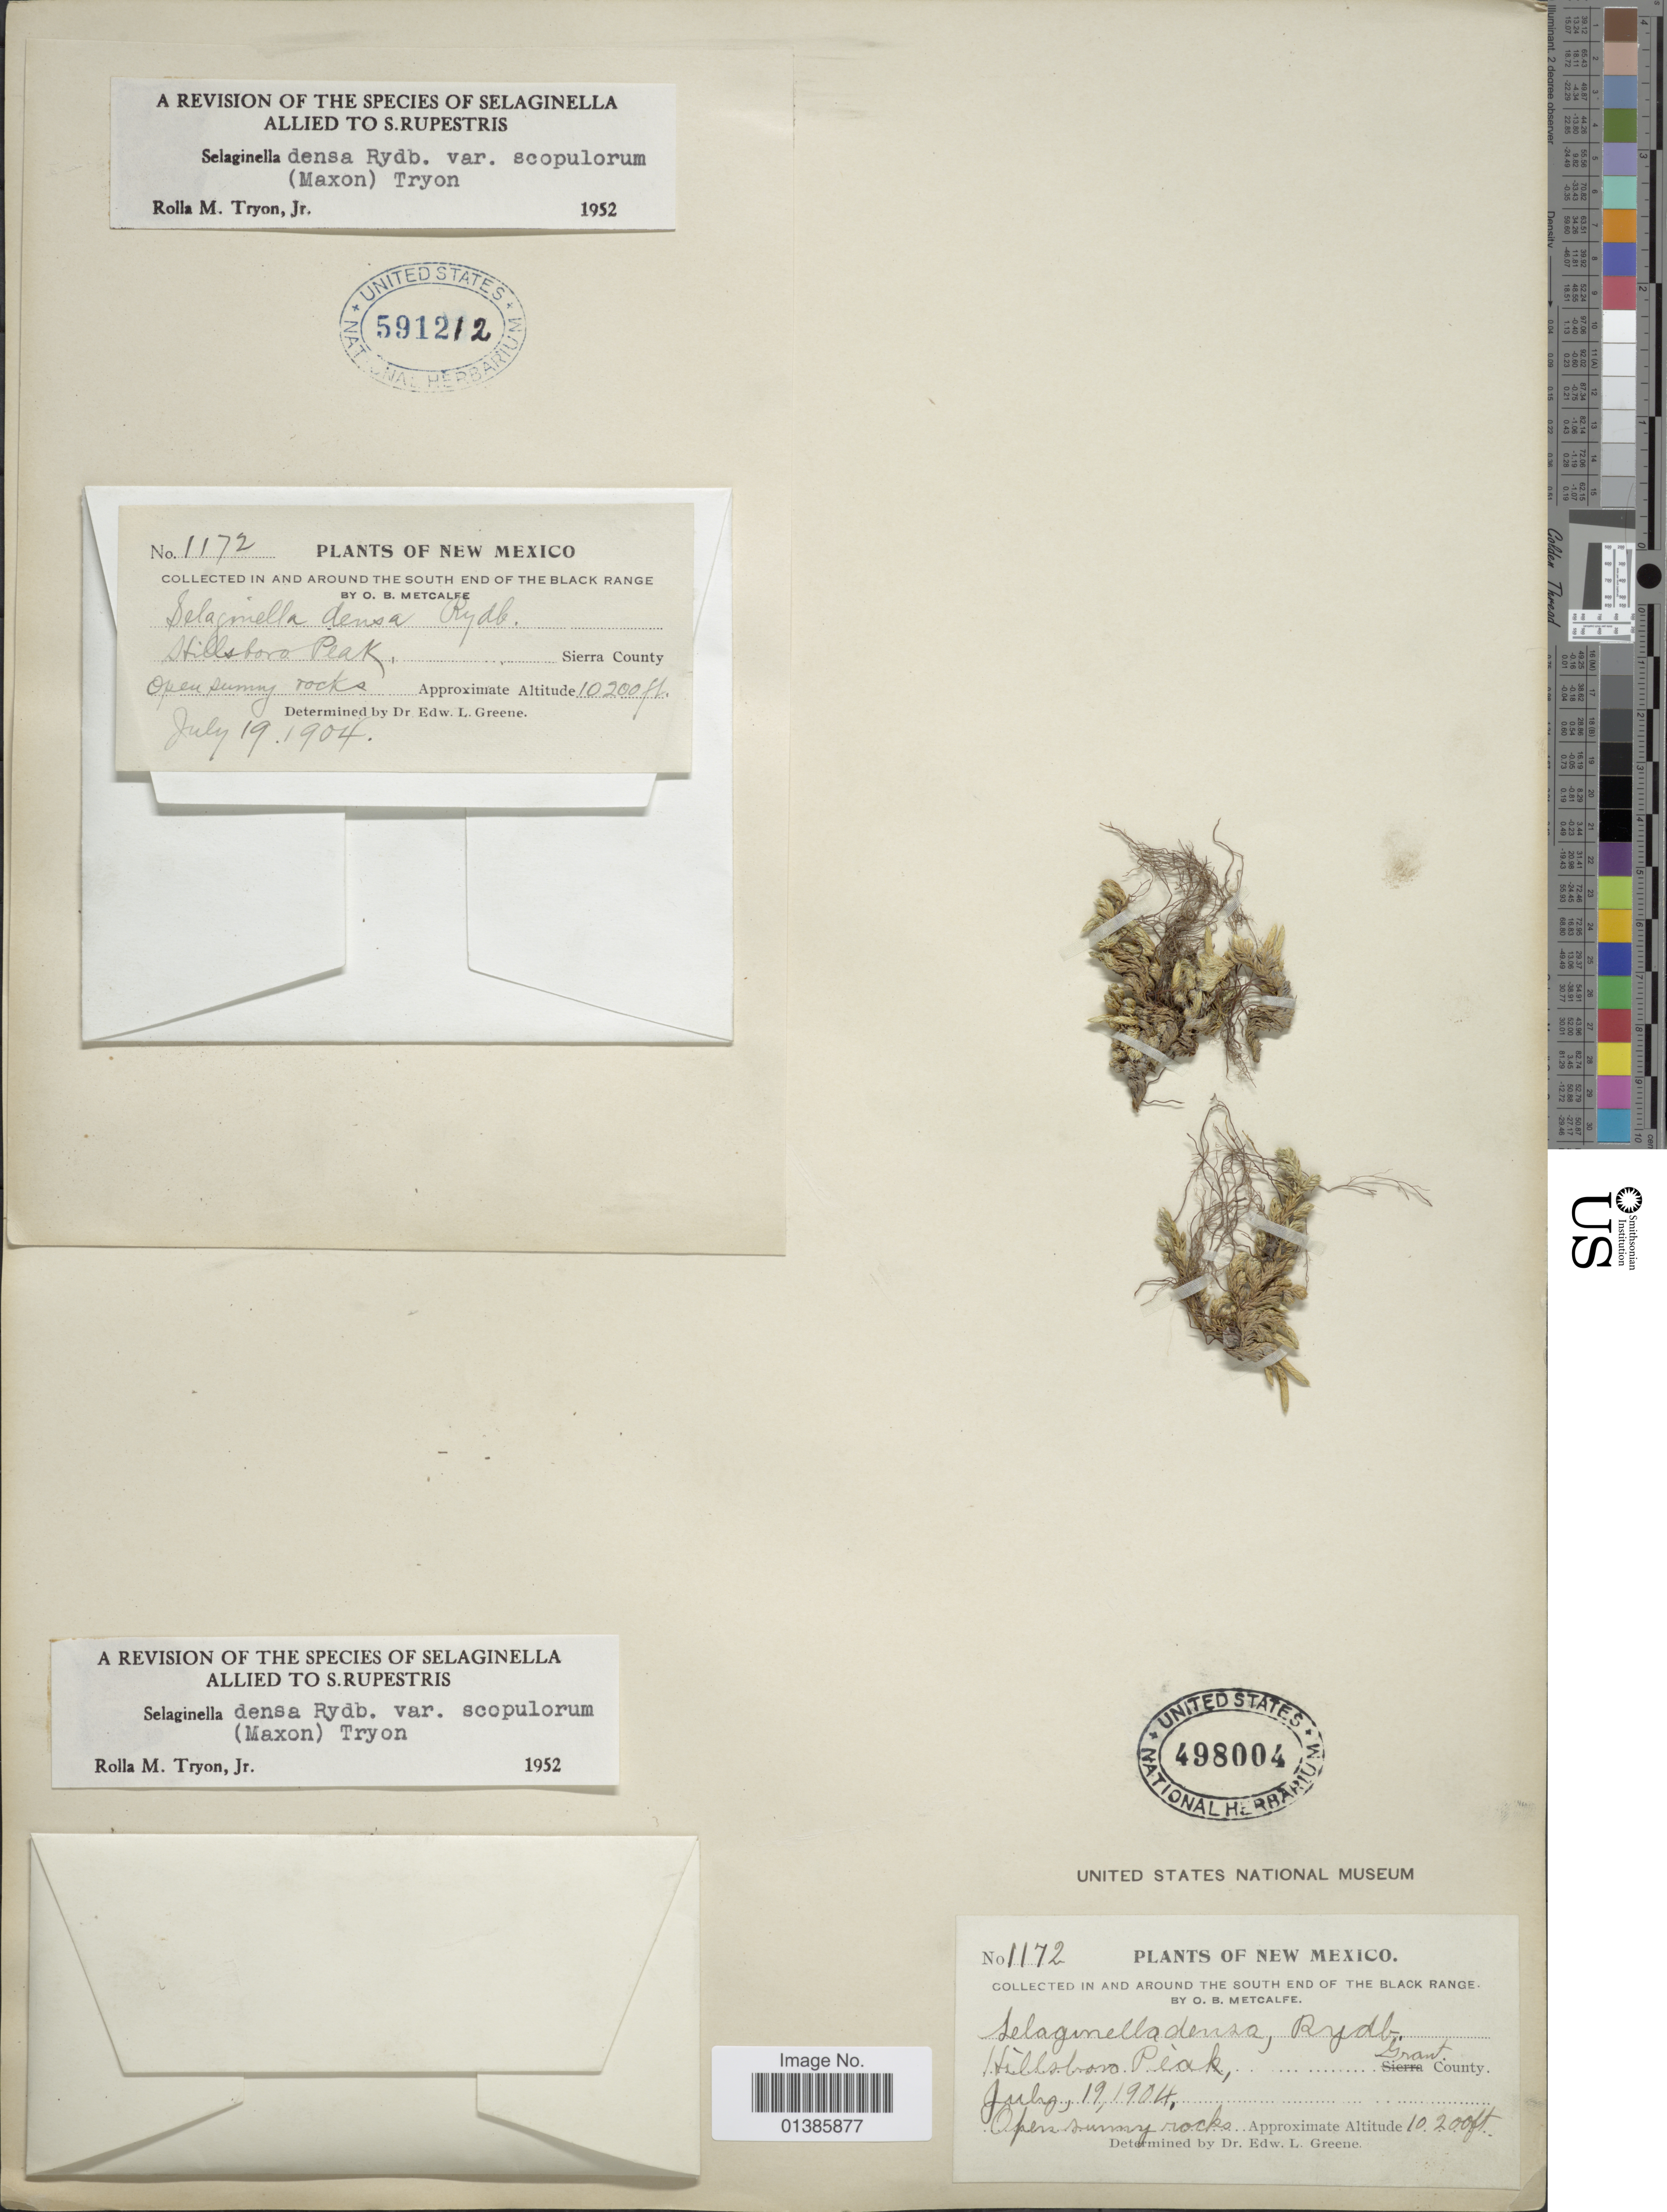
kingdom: Plantae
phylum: Tracheophyta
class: Lycopodiopsida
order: Selaginellales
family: Selaginellaceae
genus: Selaginella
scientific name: Selaginella densa var. scopulorum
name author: (Maxon) R.M. Tryon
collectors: O. B. Metcalfe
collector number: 1172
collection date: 1904-07-19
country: United States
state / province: New Mexico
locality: Collected in and around the South End of the Black Range. Hillsboro Peak, Sierra County.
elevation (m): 3109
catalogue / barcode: US 591212-2